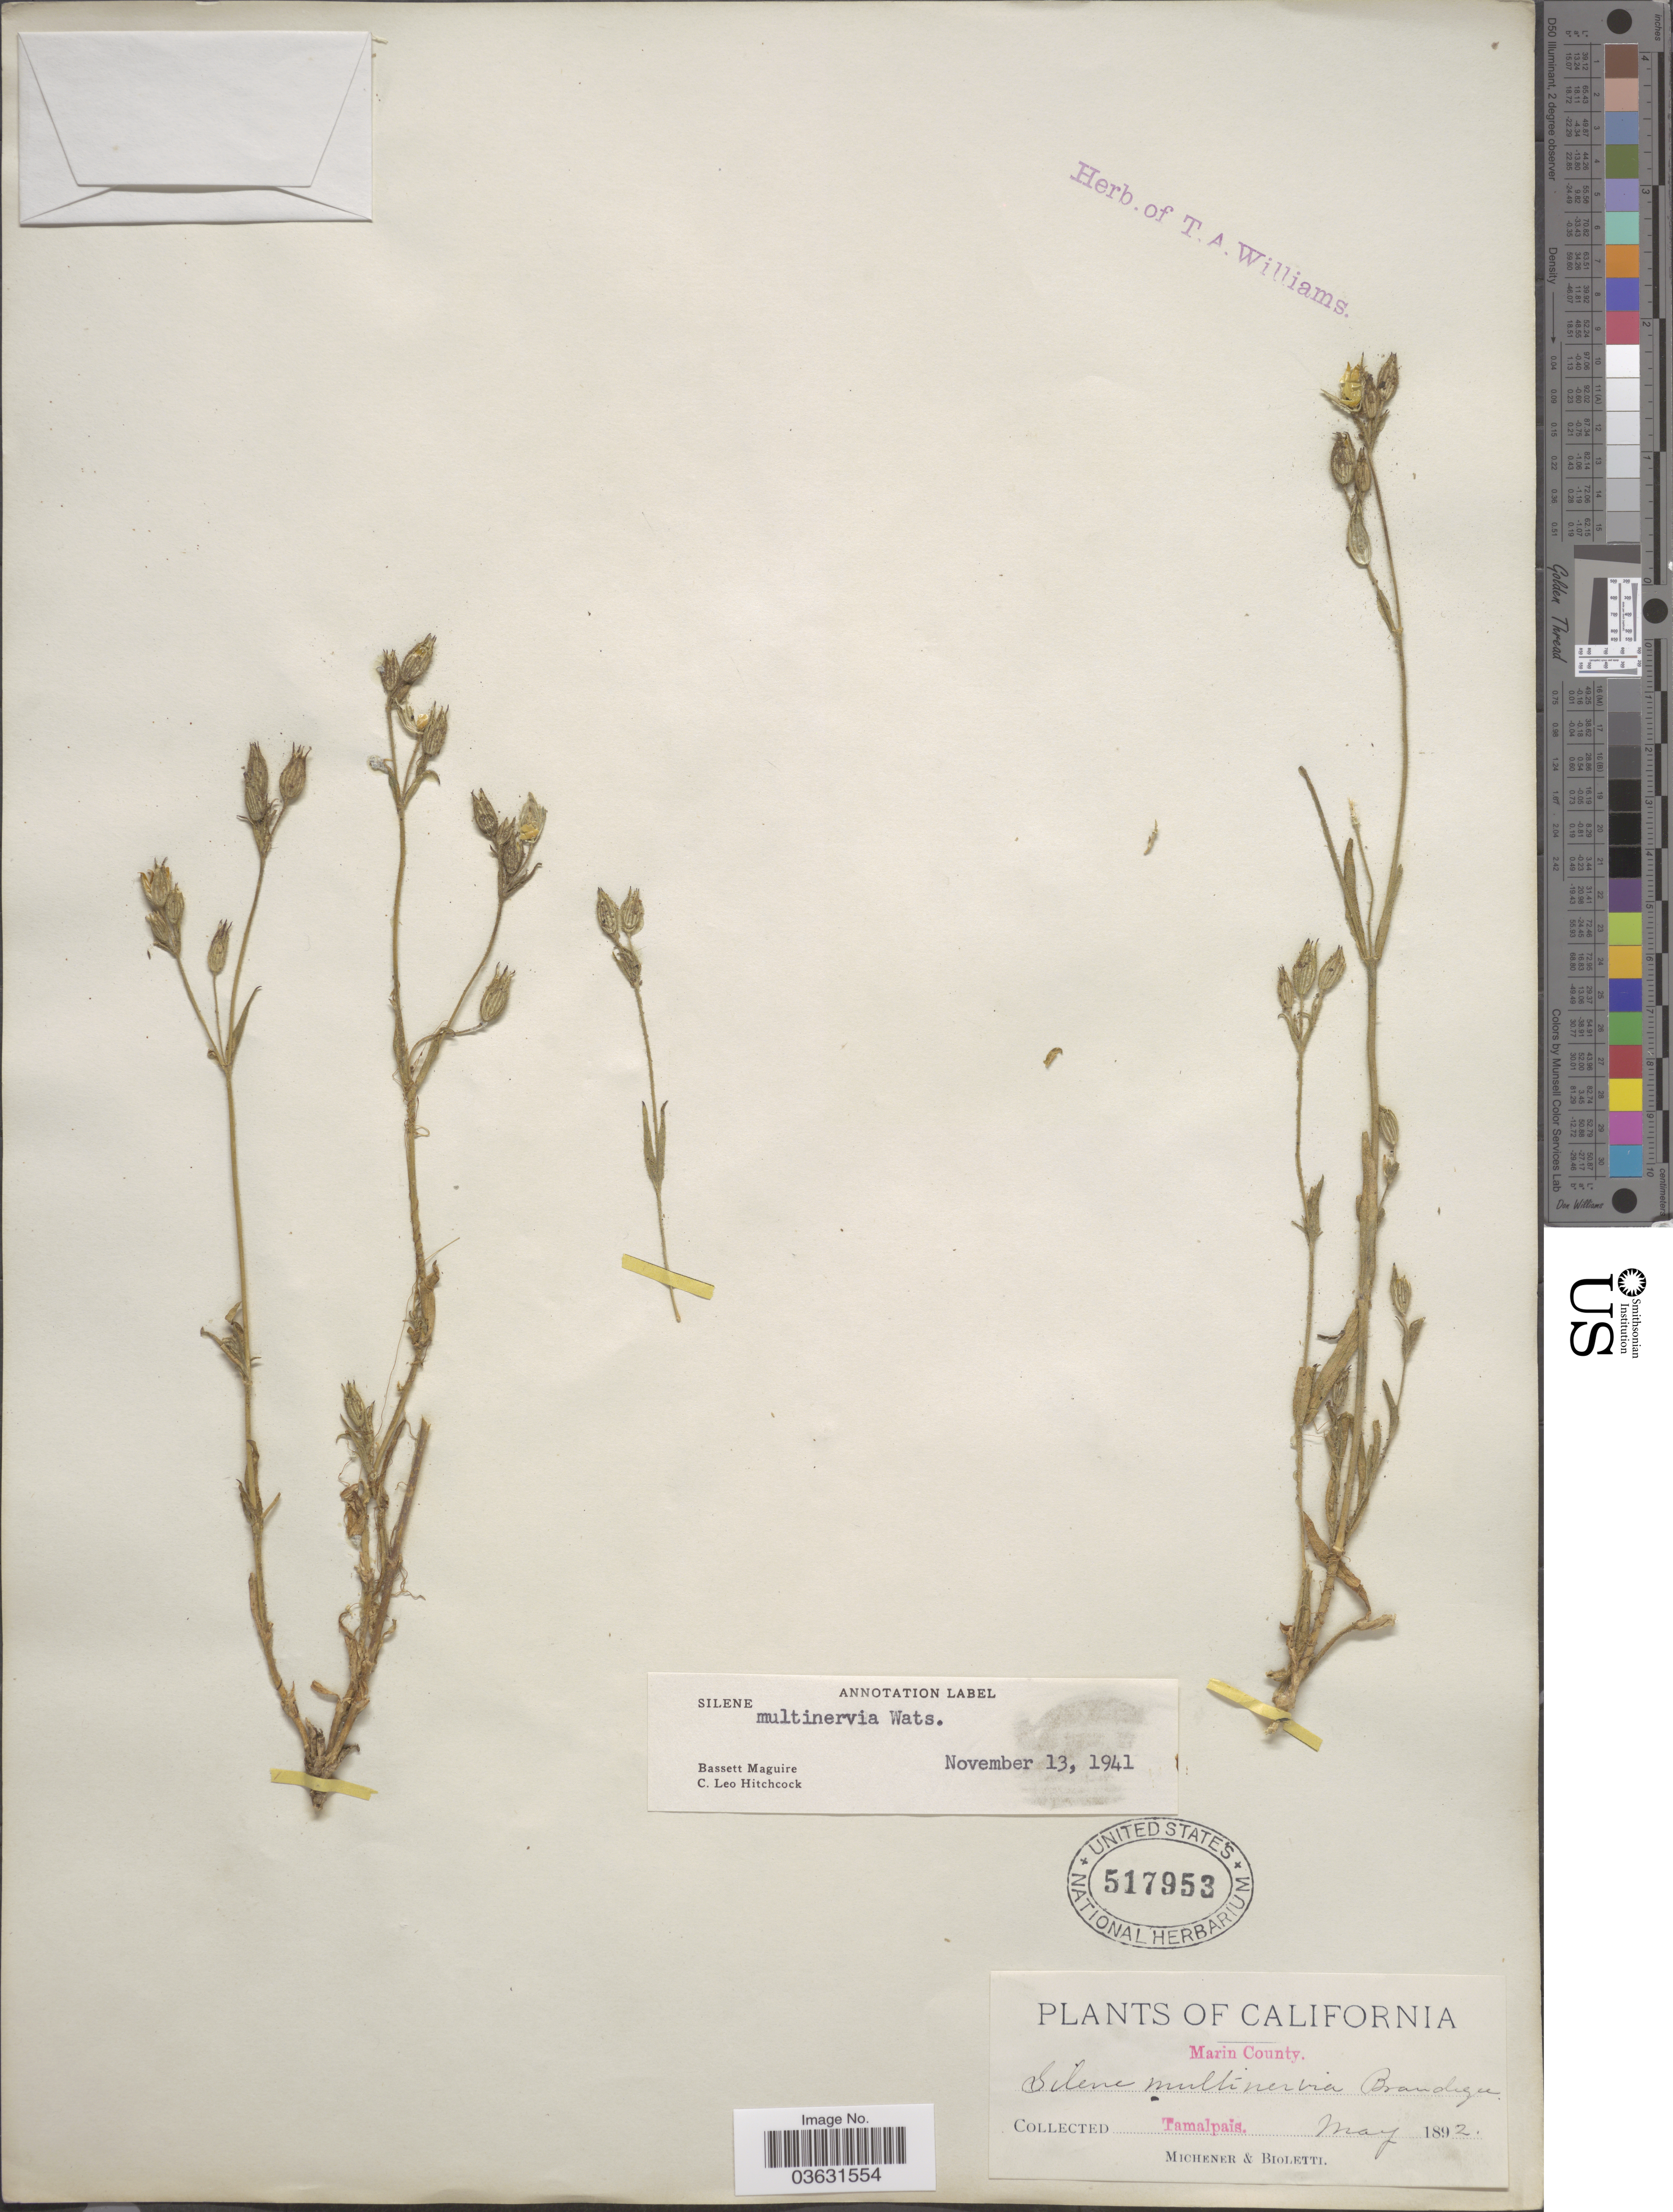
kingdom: Plantae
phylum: Tracheophyta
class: Magnoliopsida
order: Caryophyllales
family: Caryophyllaceae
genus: Silene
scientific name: Silene multinervia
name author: S. Watson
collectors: -. Michener & -- Bioletti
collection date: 1892-05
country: United States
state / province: California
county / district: Marin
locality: Marin County. Tamalpais.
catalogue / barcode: US 517953